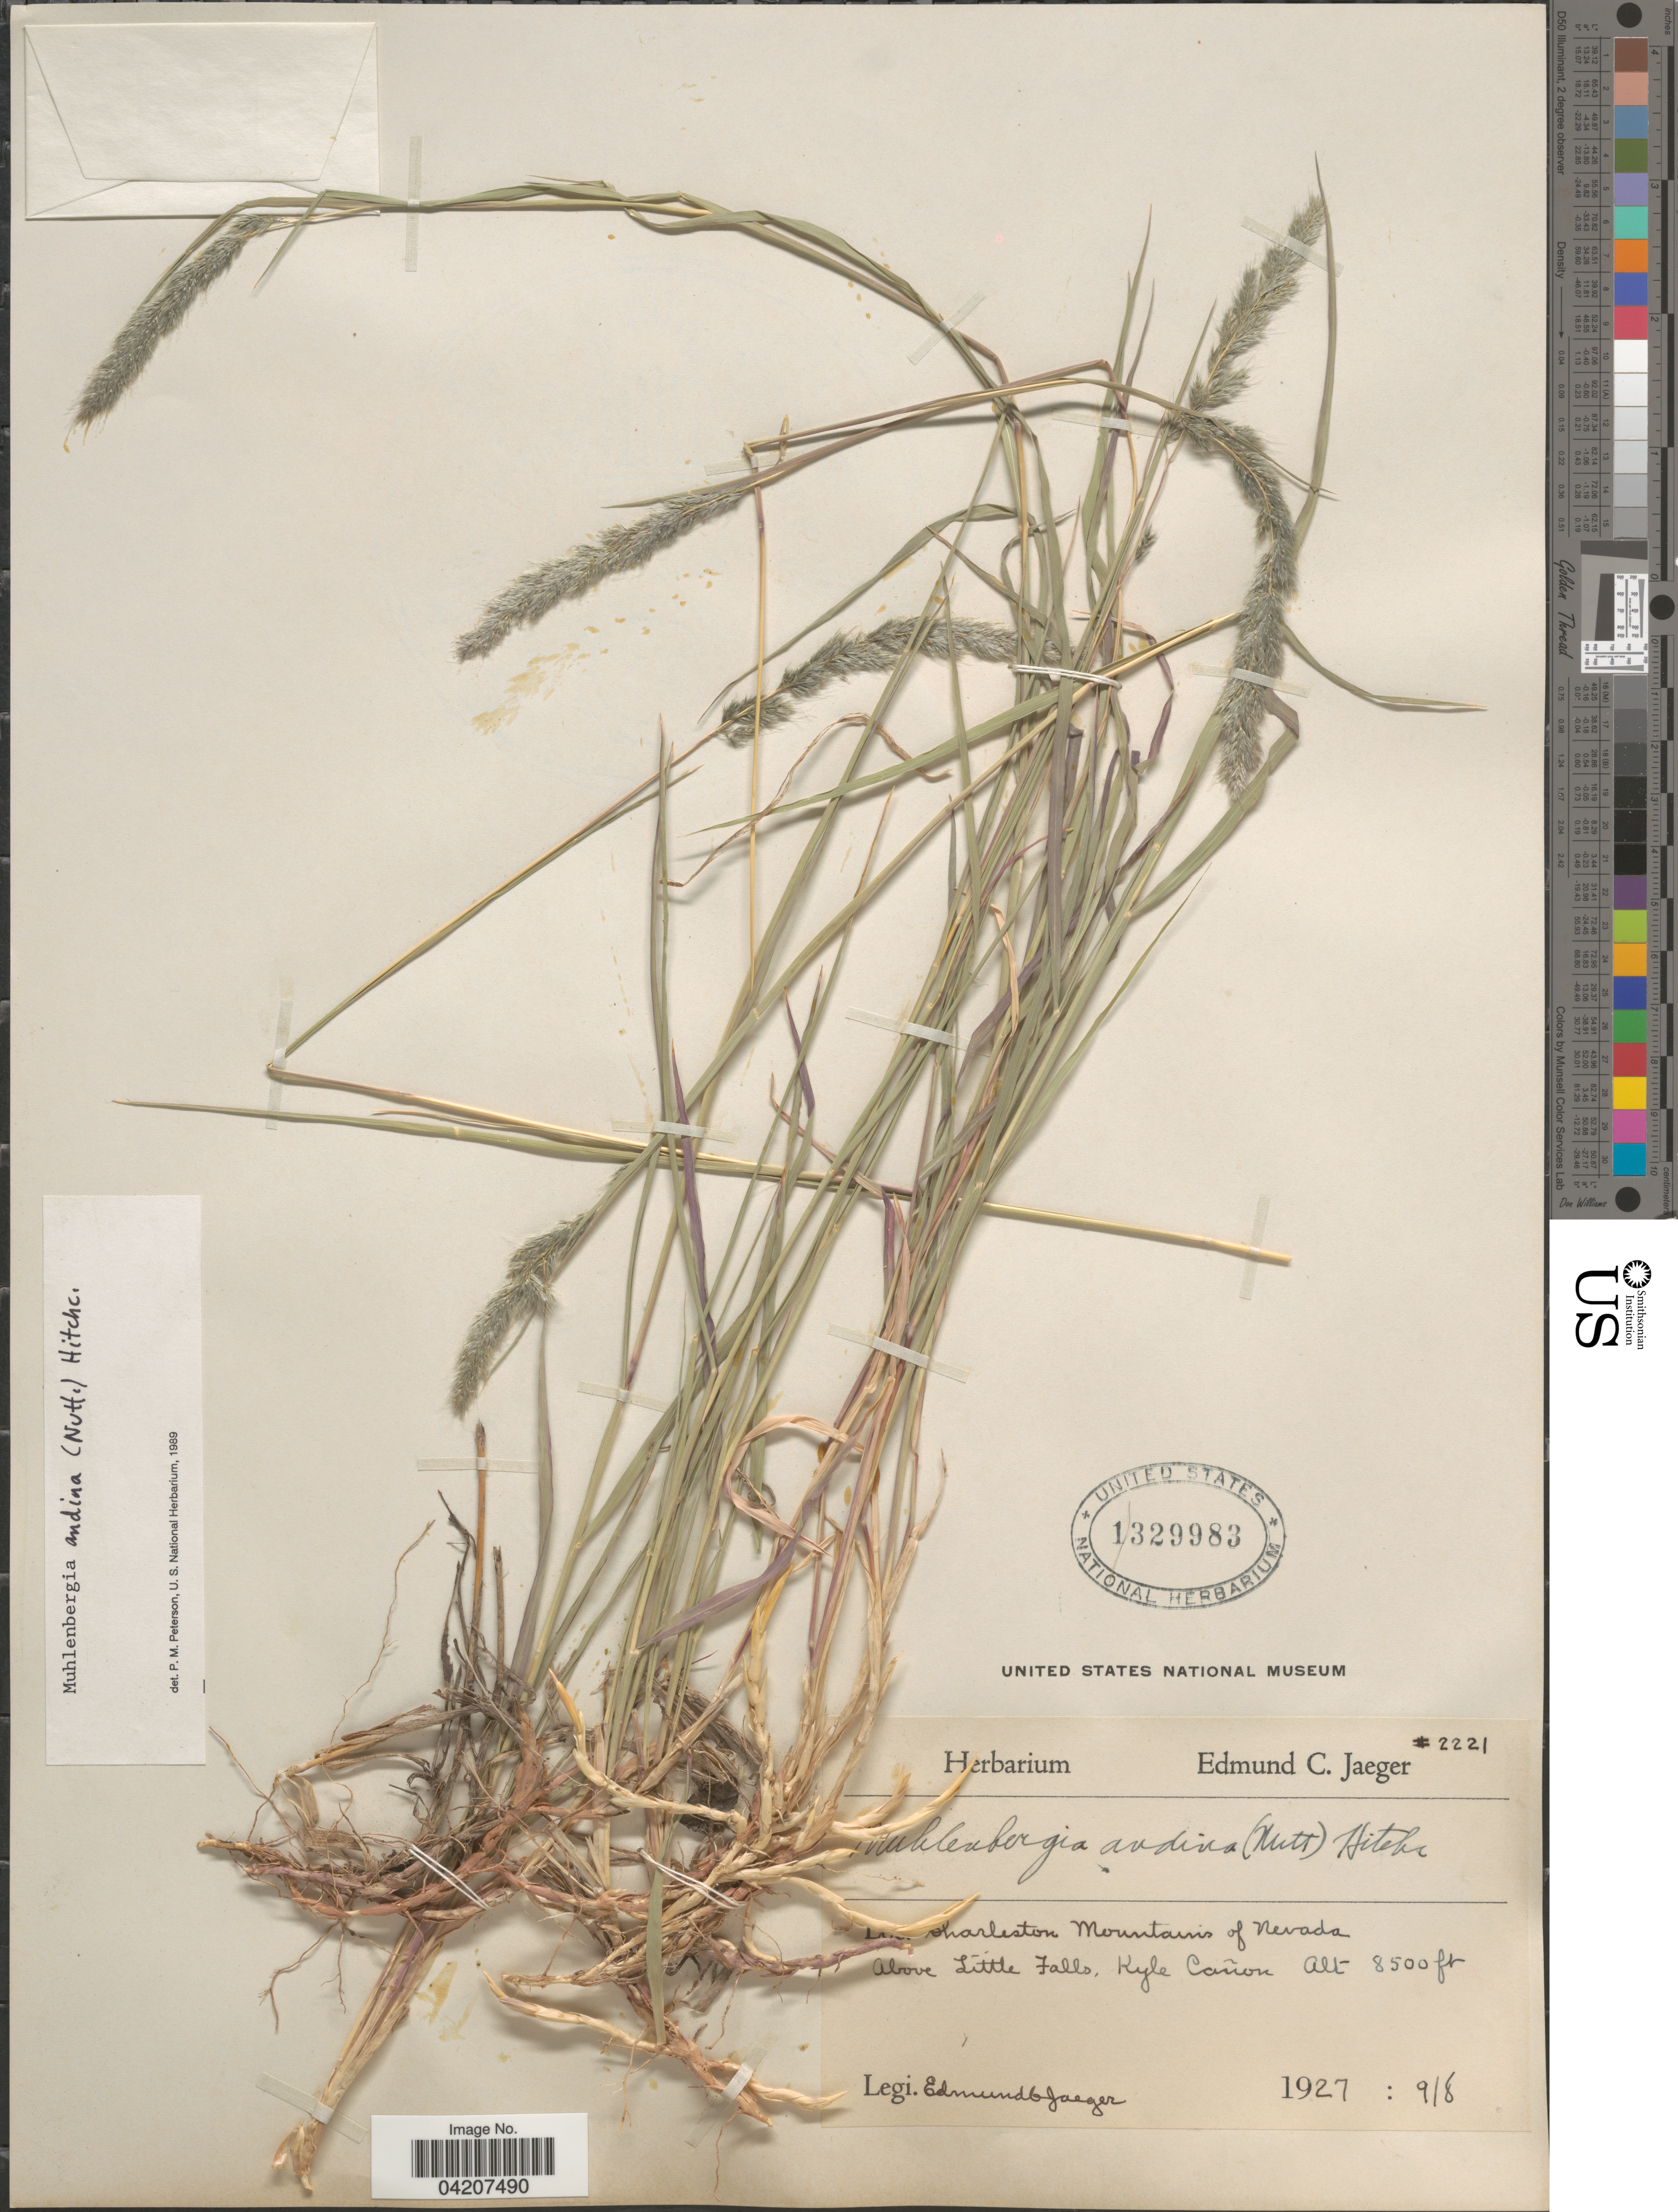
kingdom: Plantae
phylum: Tracheophyta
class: Liliopsida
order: Poales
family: Poaceae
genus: Muhlenbergia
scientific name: Muhlenbergia andina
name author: (Nutt.) Hitchc.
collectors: E. Jaeger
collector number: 2221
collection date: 1927-09-08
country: United States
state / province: Nevada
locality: Charleston Mountains of Nevada. Above Little Falls, Kyle Cañon.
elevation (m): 2591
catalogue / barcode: US 1329983